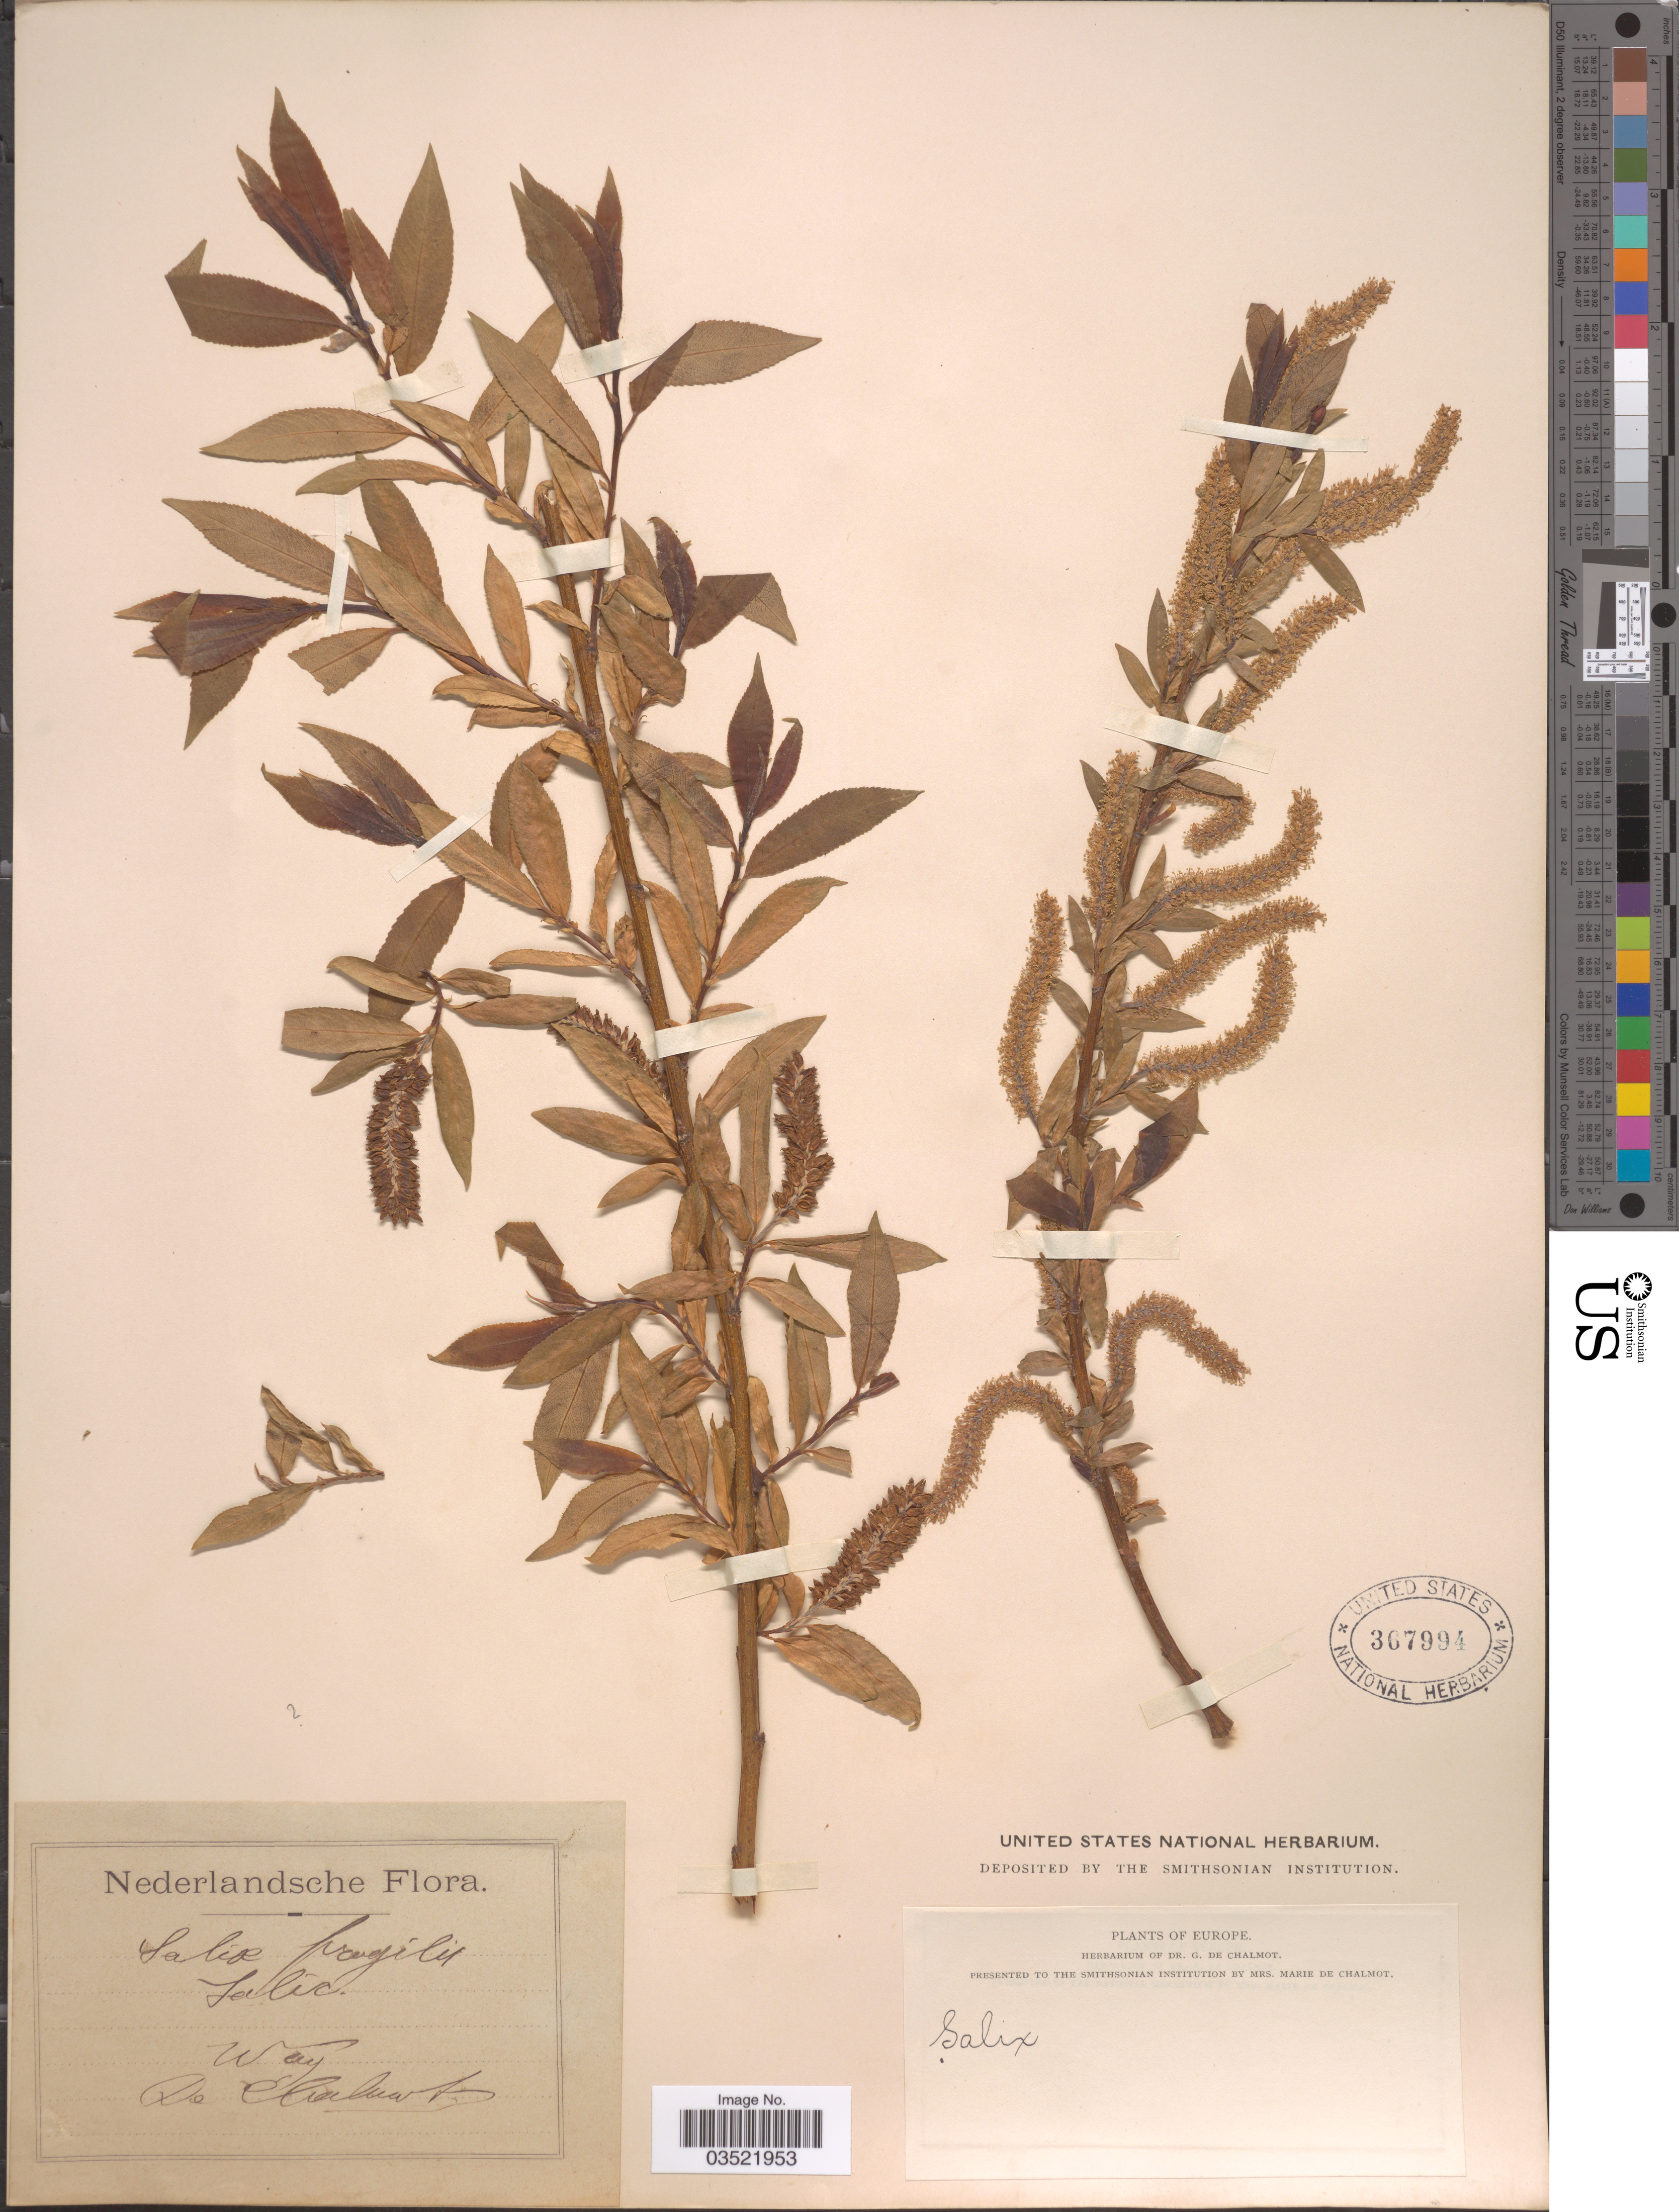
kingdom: Plantae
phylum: Tracheophyta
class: Magnoliopsida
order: Malpighiales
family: Salicaceae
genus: Salix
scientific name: Salix fragilis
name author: L.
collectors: G. de Chalmot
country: Netherlands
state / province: Gelderland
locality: Europe. Wag.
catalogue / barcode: US 367994